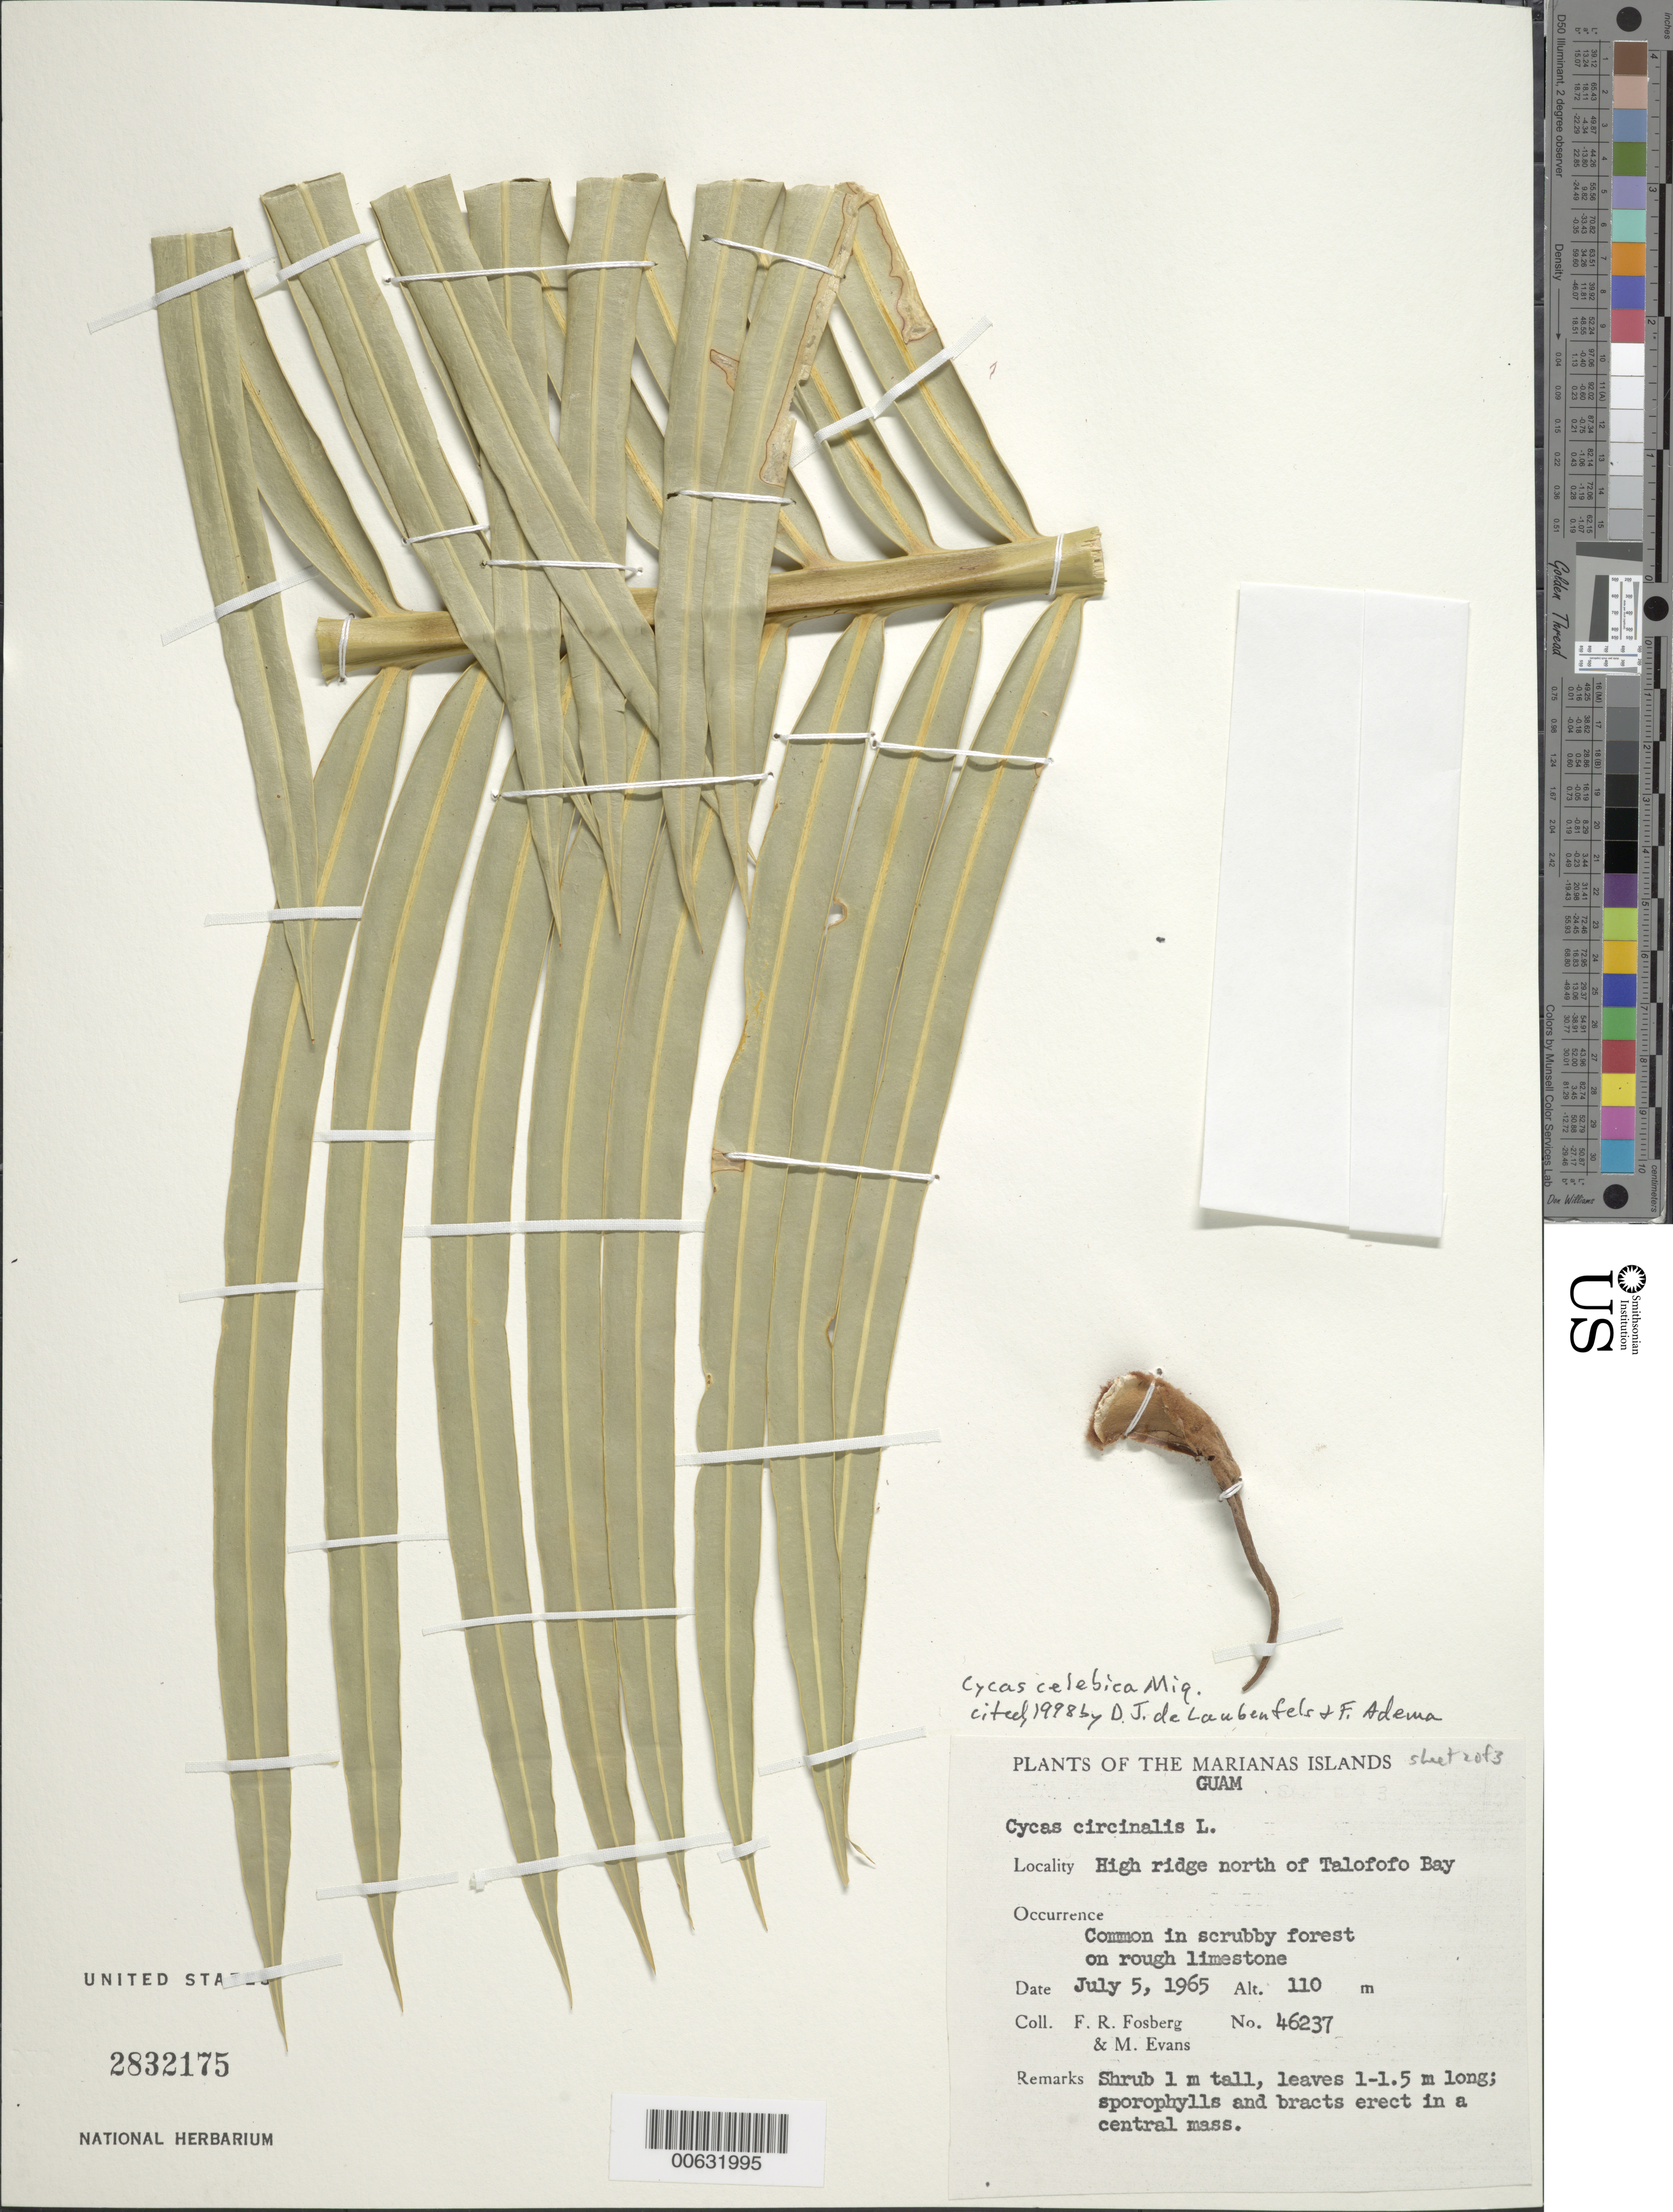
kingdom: Plantae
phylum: Tracheophyta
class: Cycadopsida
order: Cycadales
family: Cycadaceae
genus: Cycas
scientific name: Cycas celebica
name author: Miq.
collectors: F. R. Fosberg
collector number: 46237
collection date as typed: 05 Jul 1965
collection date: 1965-07-05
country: Guam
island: Guam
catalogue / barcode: US 2832175